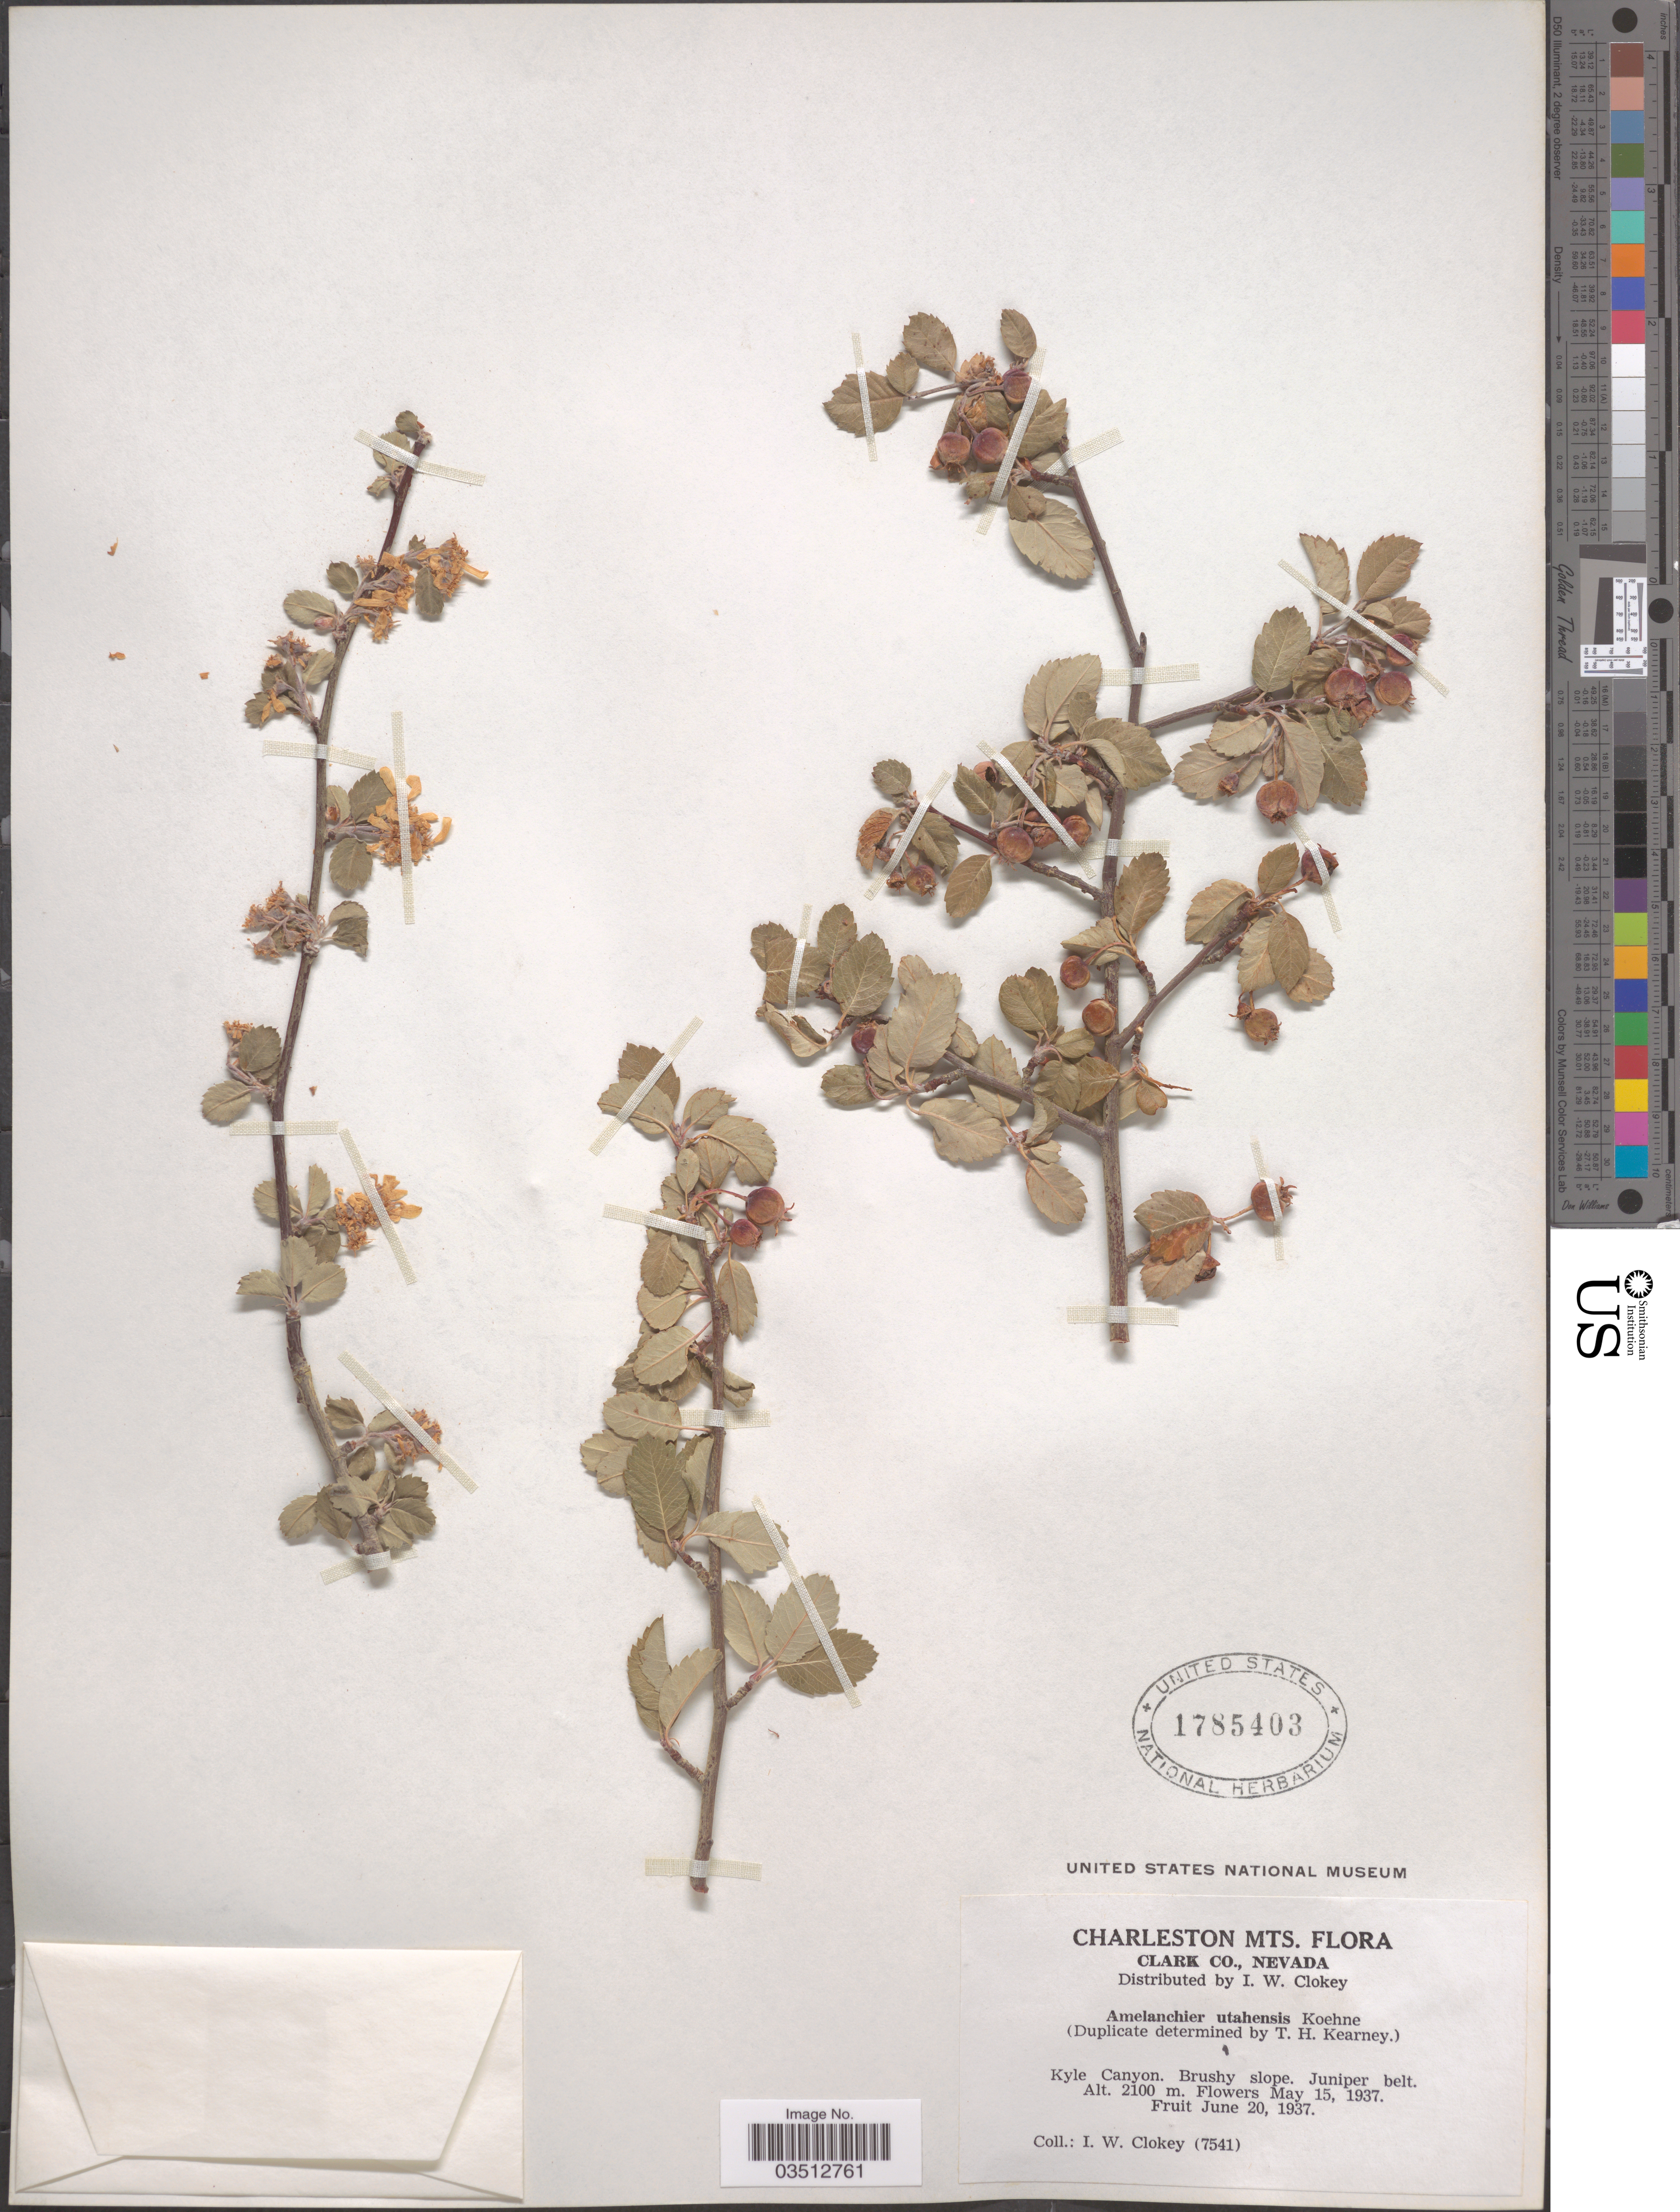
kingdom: Plantae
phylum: Tracheophyta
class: Magnoliopsida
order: Rosales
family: Rosaceae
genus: Amelanchier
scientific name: Amelanchier utahensis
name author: Koehne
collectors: I. W. Clokey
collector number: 7541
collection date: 1937-05-15/1937-06-20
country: United States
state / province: Nevada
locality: Charleston Mts. Clark Co. Kyle Canyon.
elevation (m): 2100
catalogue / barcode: US 1785403